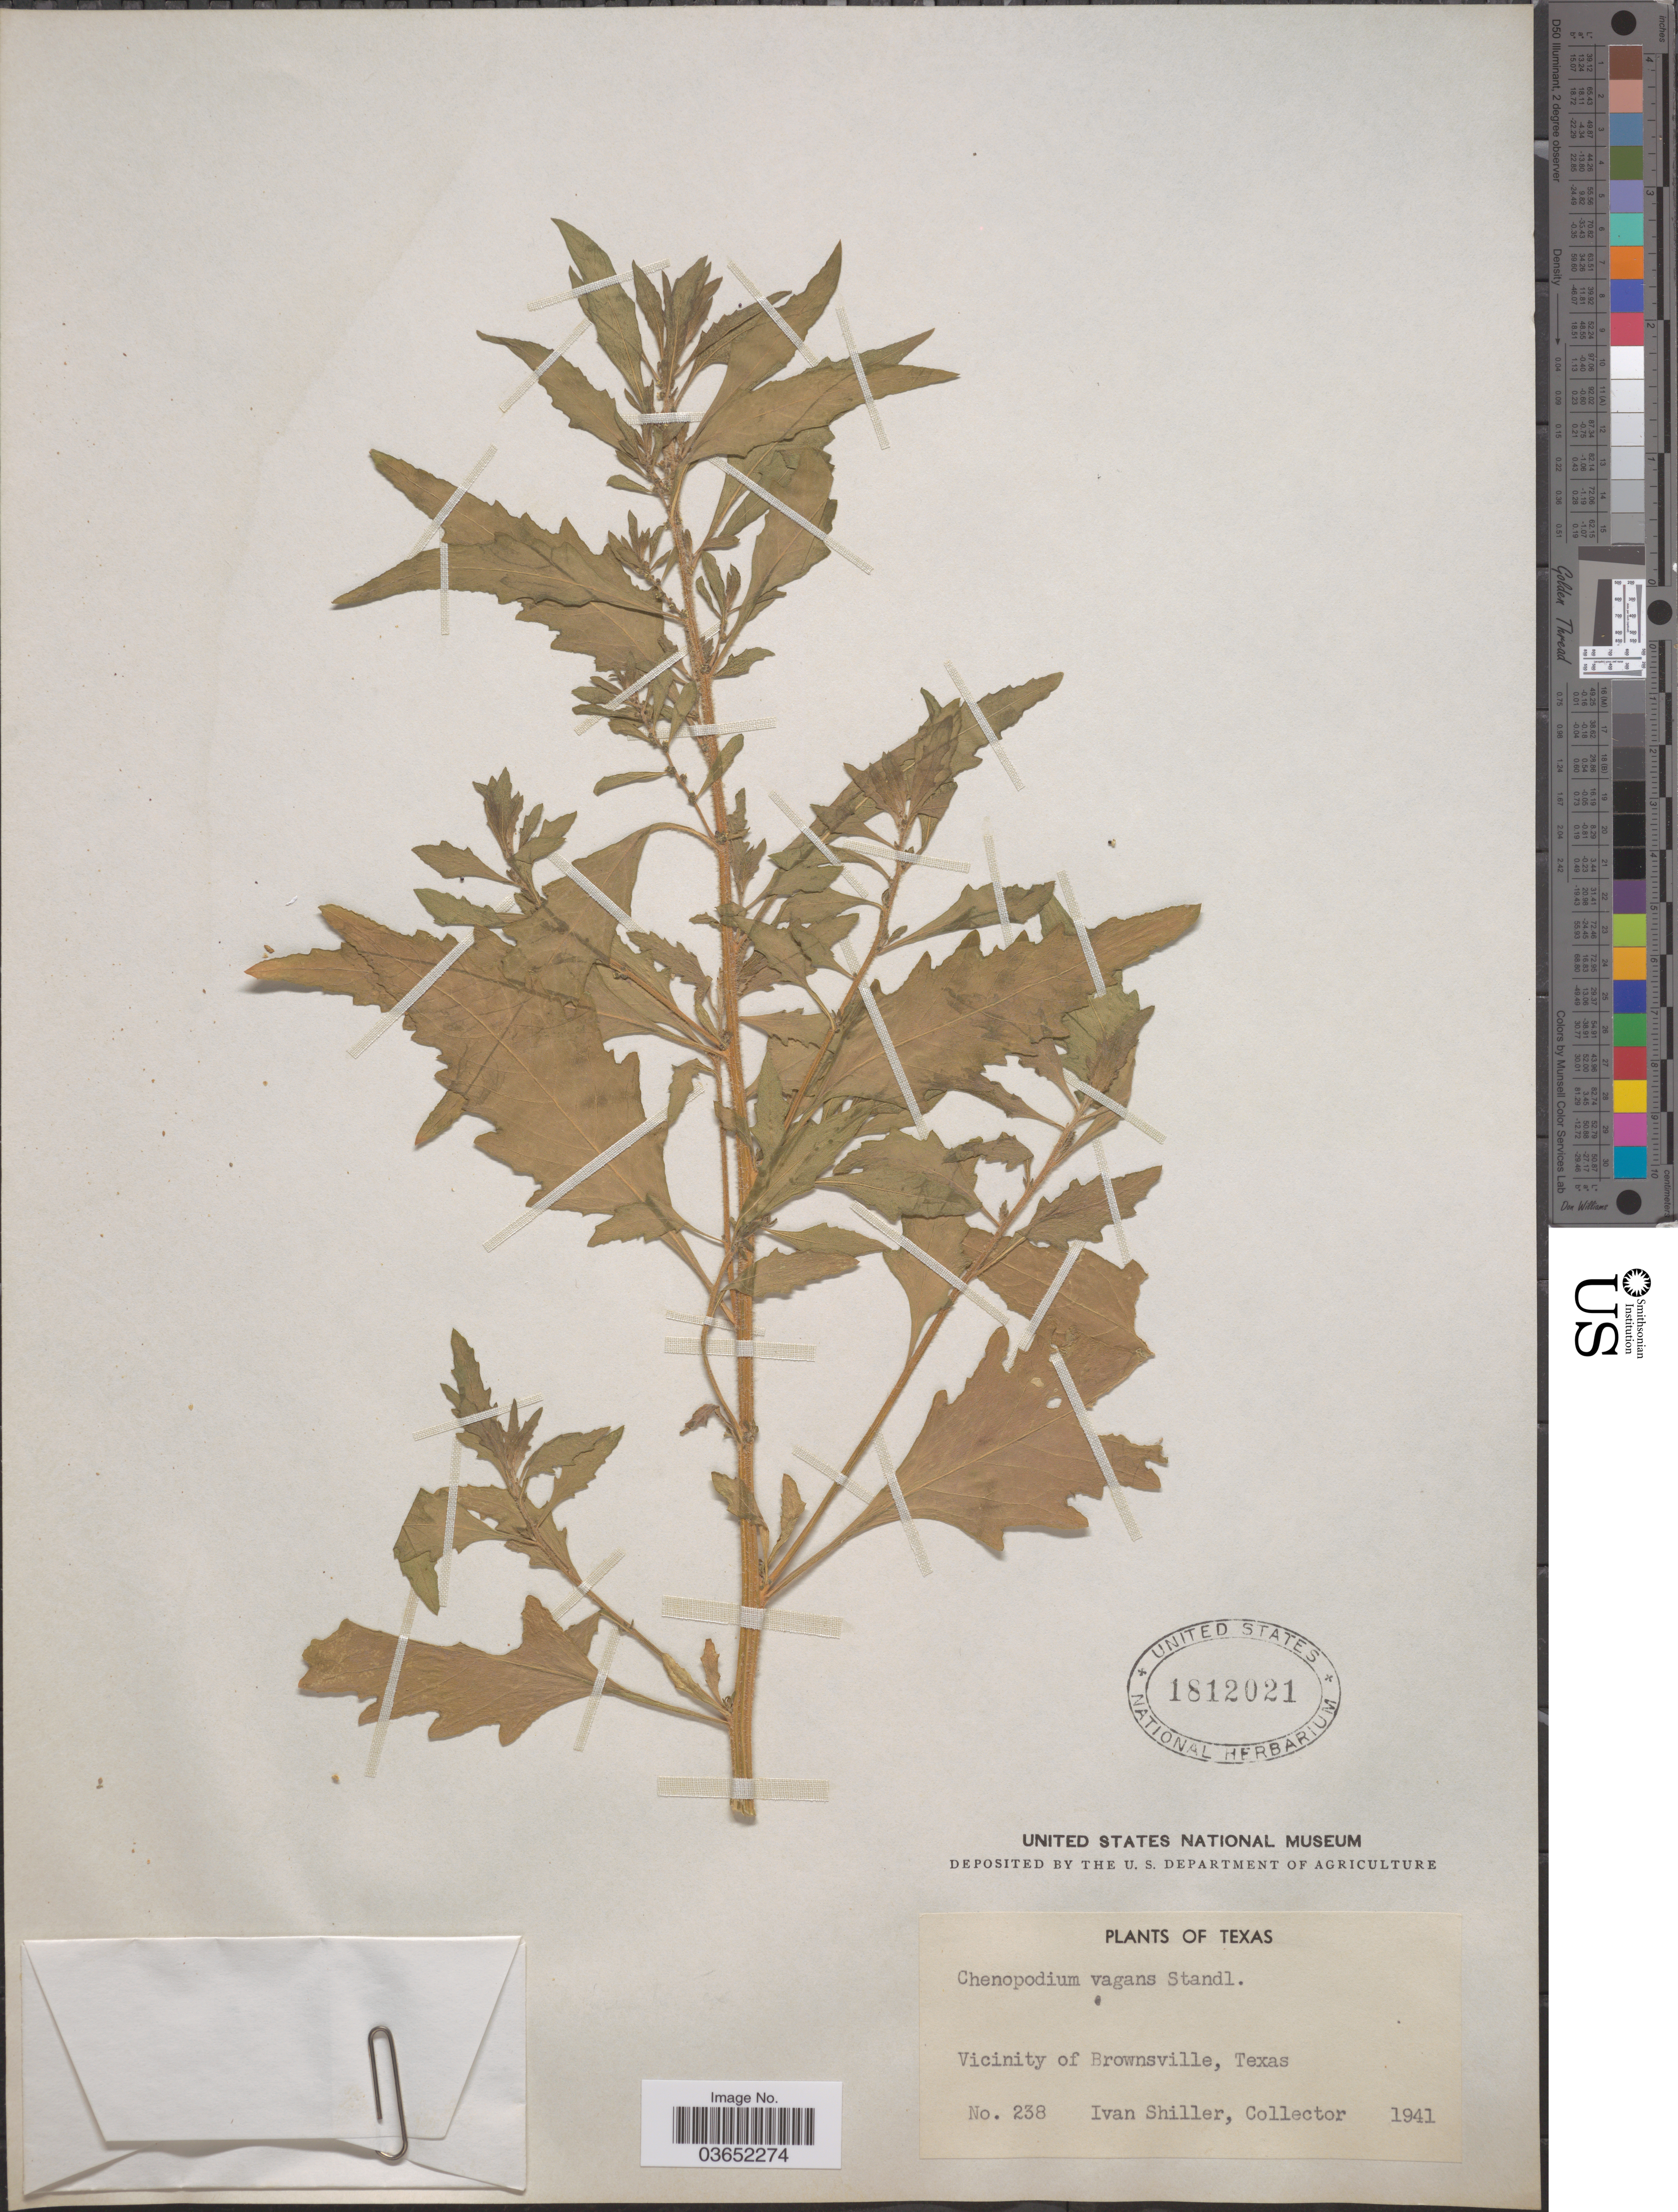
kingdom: Plantae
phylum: Tracheophyta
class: Magnoliopsida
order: Caryophyllales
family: Amaranthaceae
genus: Chenopodium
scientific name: Chenopodium ambrosioides subsp. chilense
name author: (Schrad.) Aellen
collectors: I. Shiller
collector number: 238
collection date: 1941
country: United States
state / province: Texas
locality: Vicinity of Brownsville.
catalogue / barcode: US 1812021